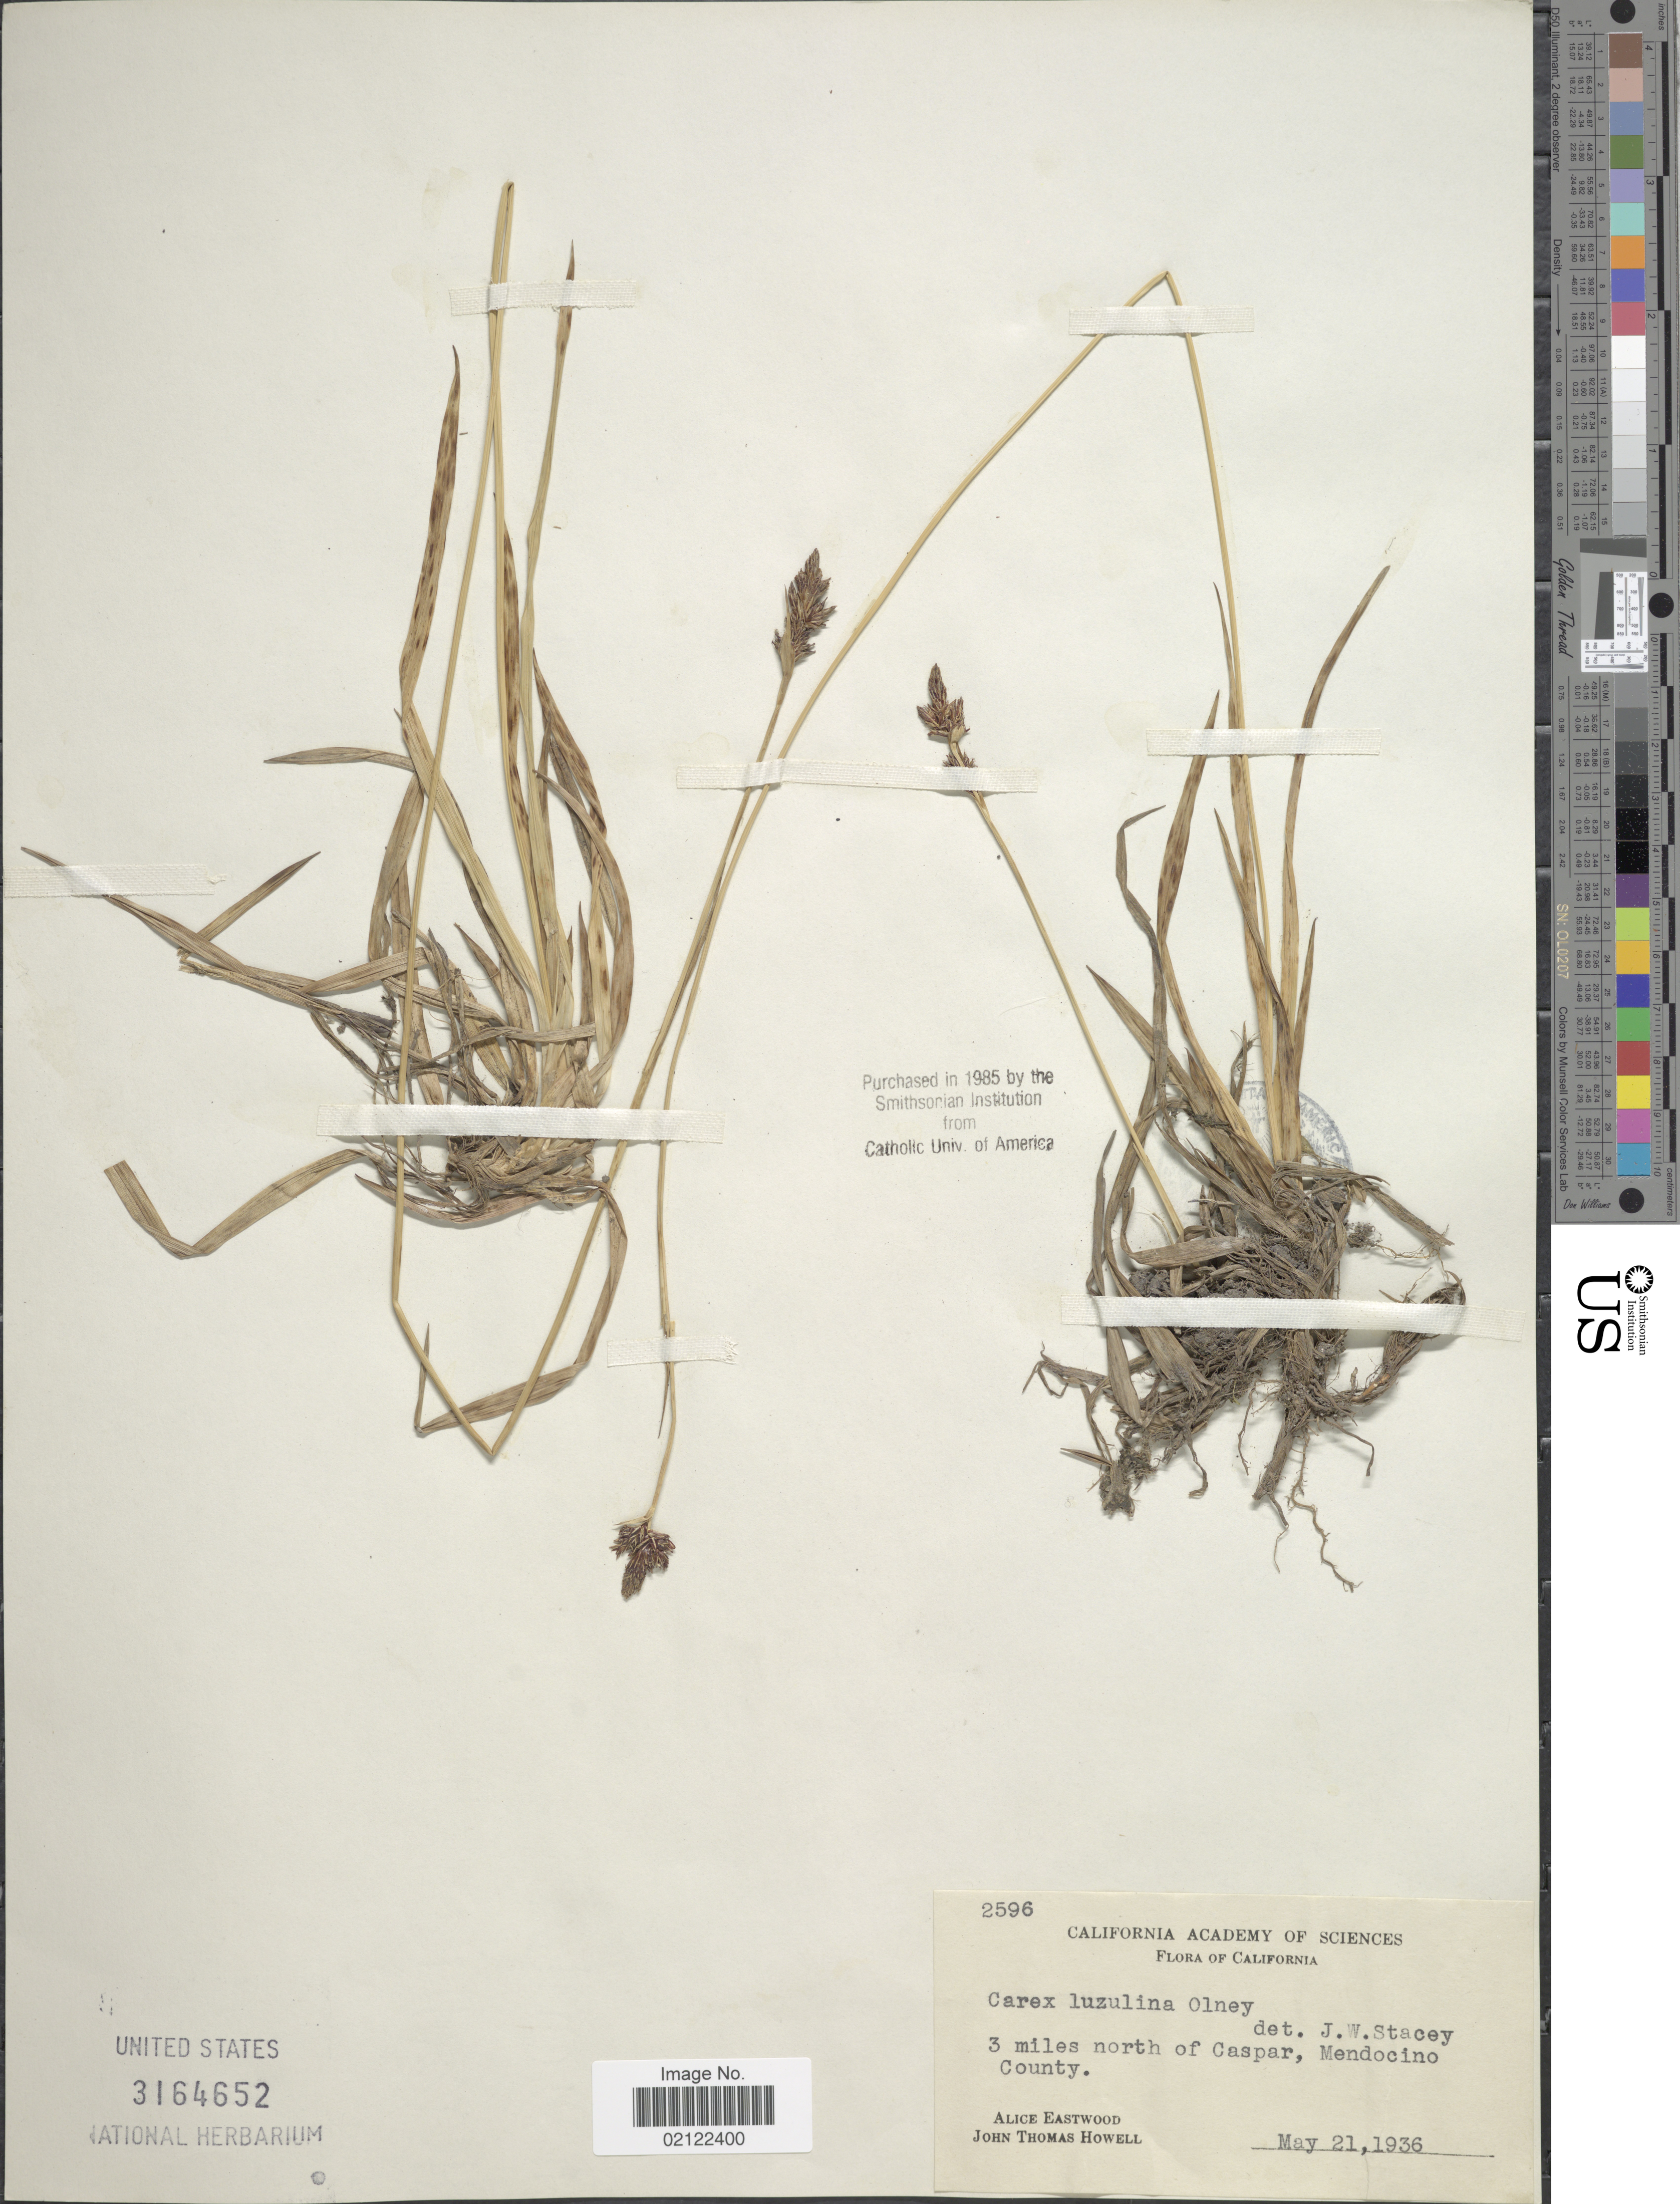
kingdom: Plantae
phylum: Tracheophyta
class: Liliopsida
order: Poales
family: Cyperaceae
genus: Carex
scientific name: Carex luzulina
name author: Olney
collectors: A. Eastwood & J. T. Howell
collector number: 2596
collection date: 1936-05-21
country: United States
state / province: California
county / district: Mendocino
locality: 3 miles north of Caspar, Mendocino County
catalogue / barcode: US 3164652